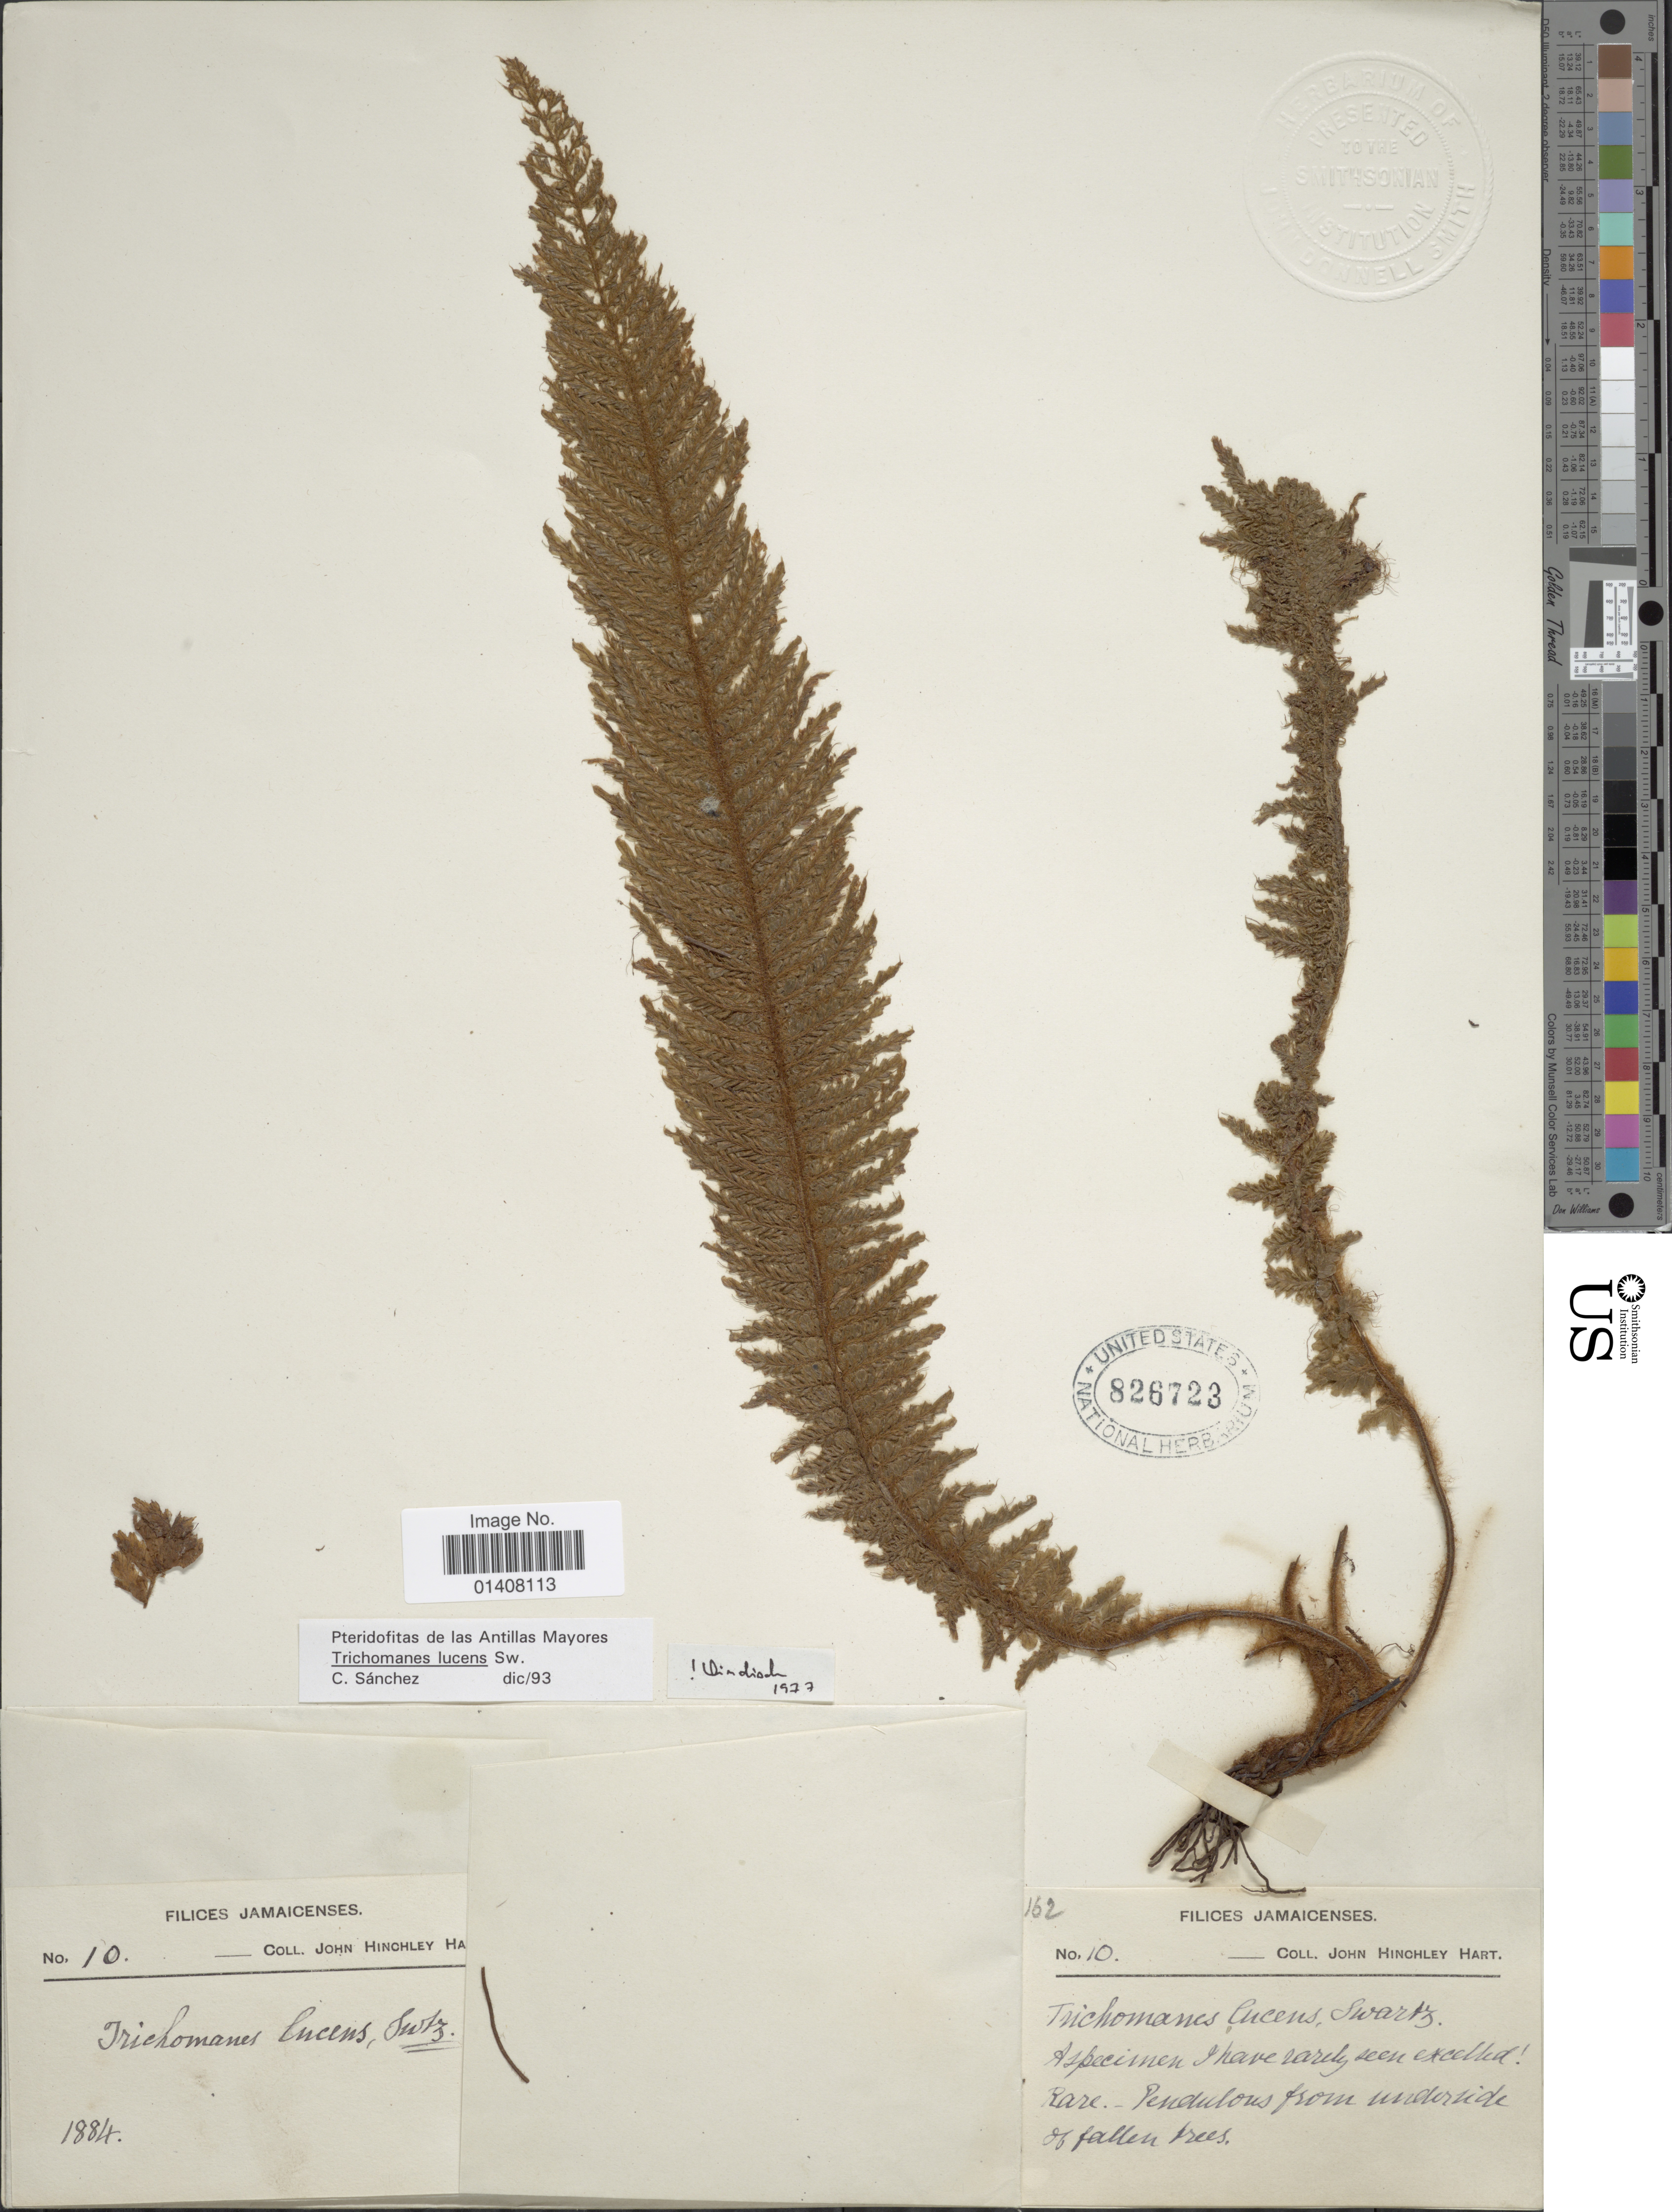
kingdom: Plantae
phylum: Tracheophyta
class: Polypodiopsida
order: Hymenophyllales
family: Hymenophyllaceae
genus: Trichomanes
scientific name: Trichomanes lucens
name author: Sw.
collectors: J. H. Hart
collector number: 10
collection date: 1884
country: Jamaica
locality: Pendulous from underside of pallen trees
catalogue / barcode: US 826723